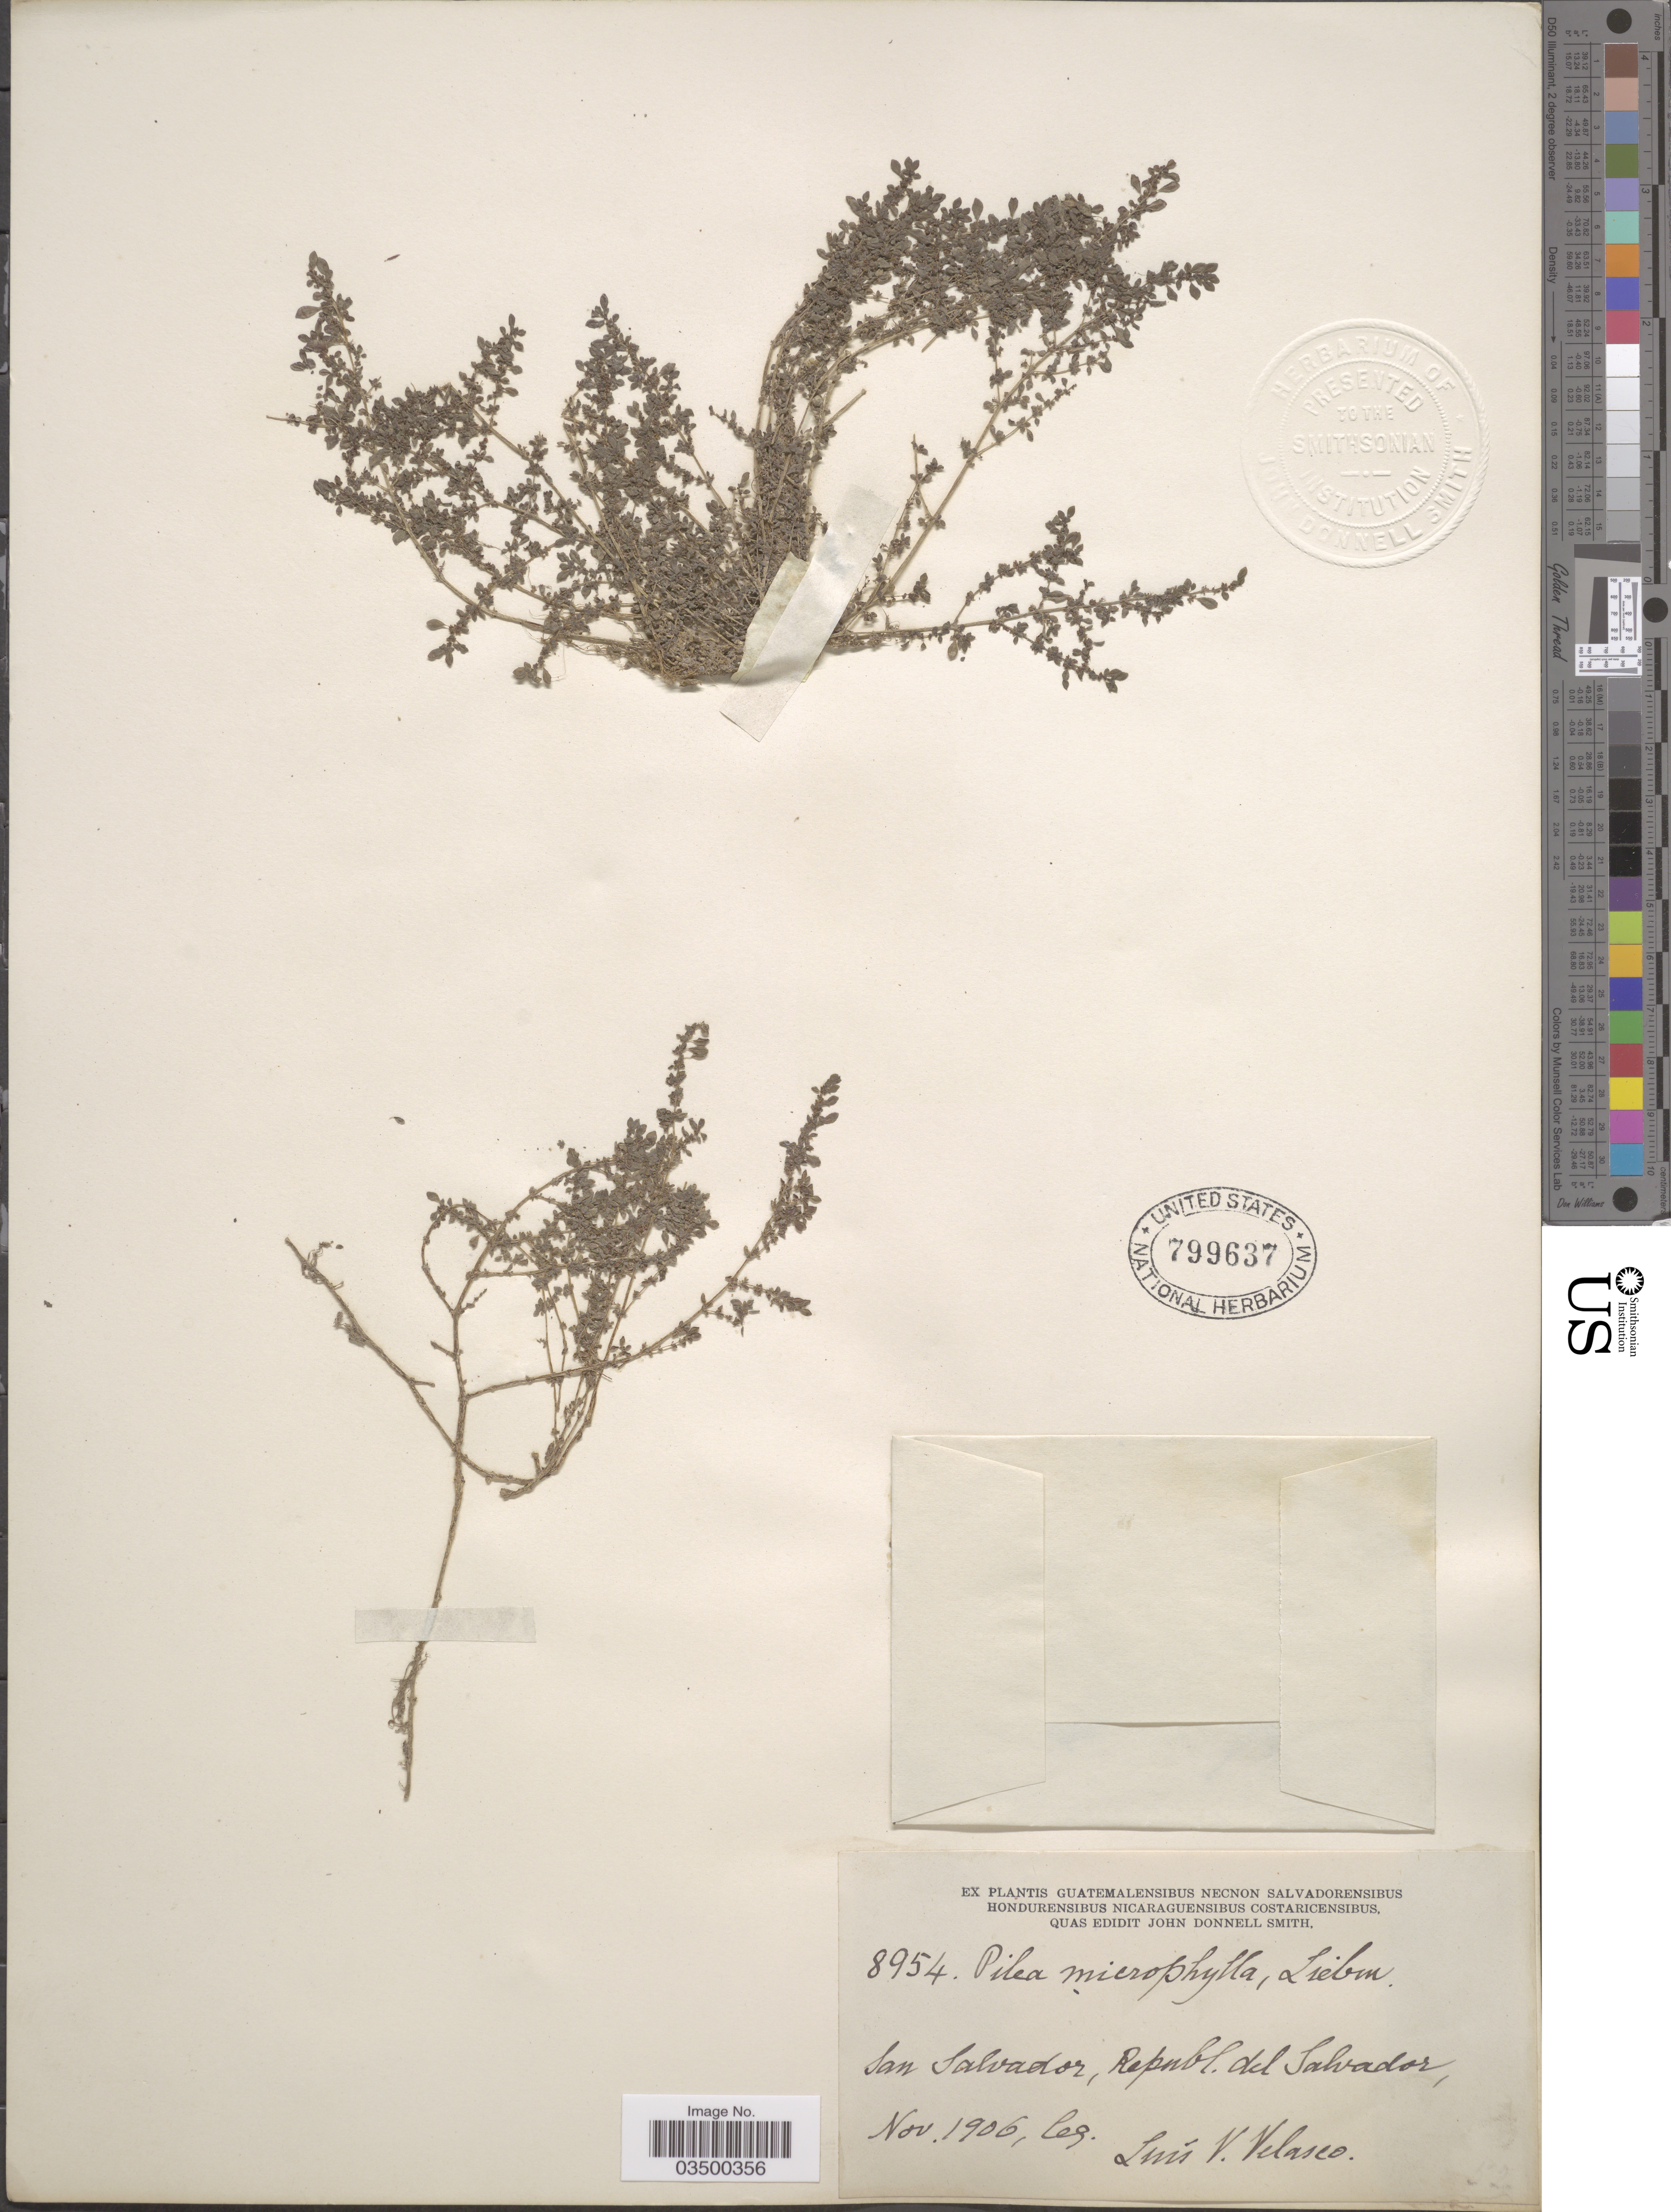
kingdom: Plantae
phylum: Tracheophyta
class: Magnoliopsida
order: Rosales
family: Urticaceae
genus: Pilea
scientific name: Pilea microphylla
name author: (L.) Liebm.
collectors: L. Velasco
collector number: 8954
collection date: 1906-11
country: El Salvador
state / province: San Salvador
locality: Republ. del Salvador.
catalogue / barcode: US 799637